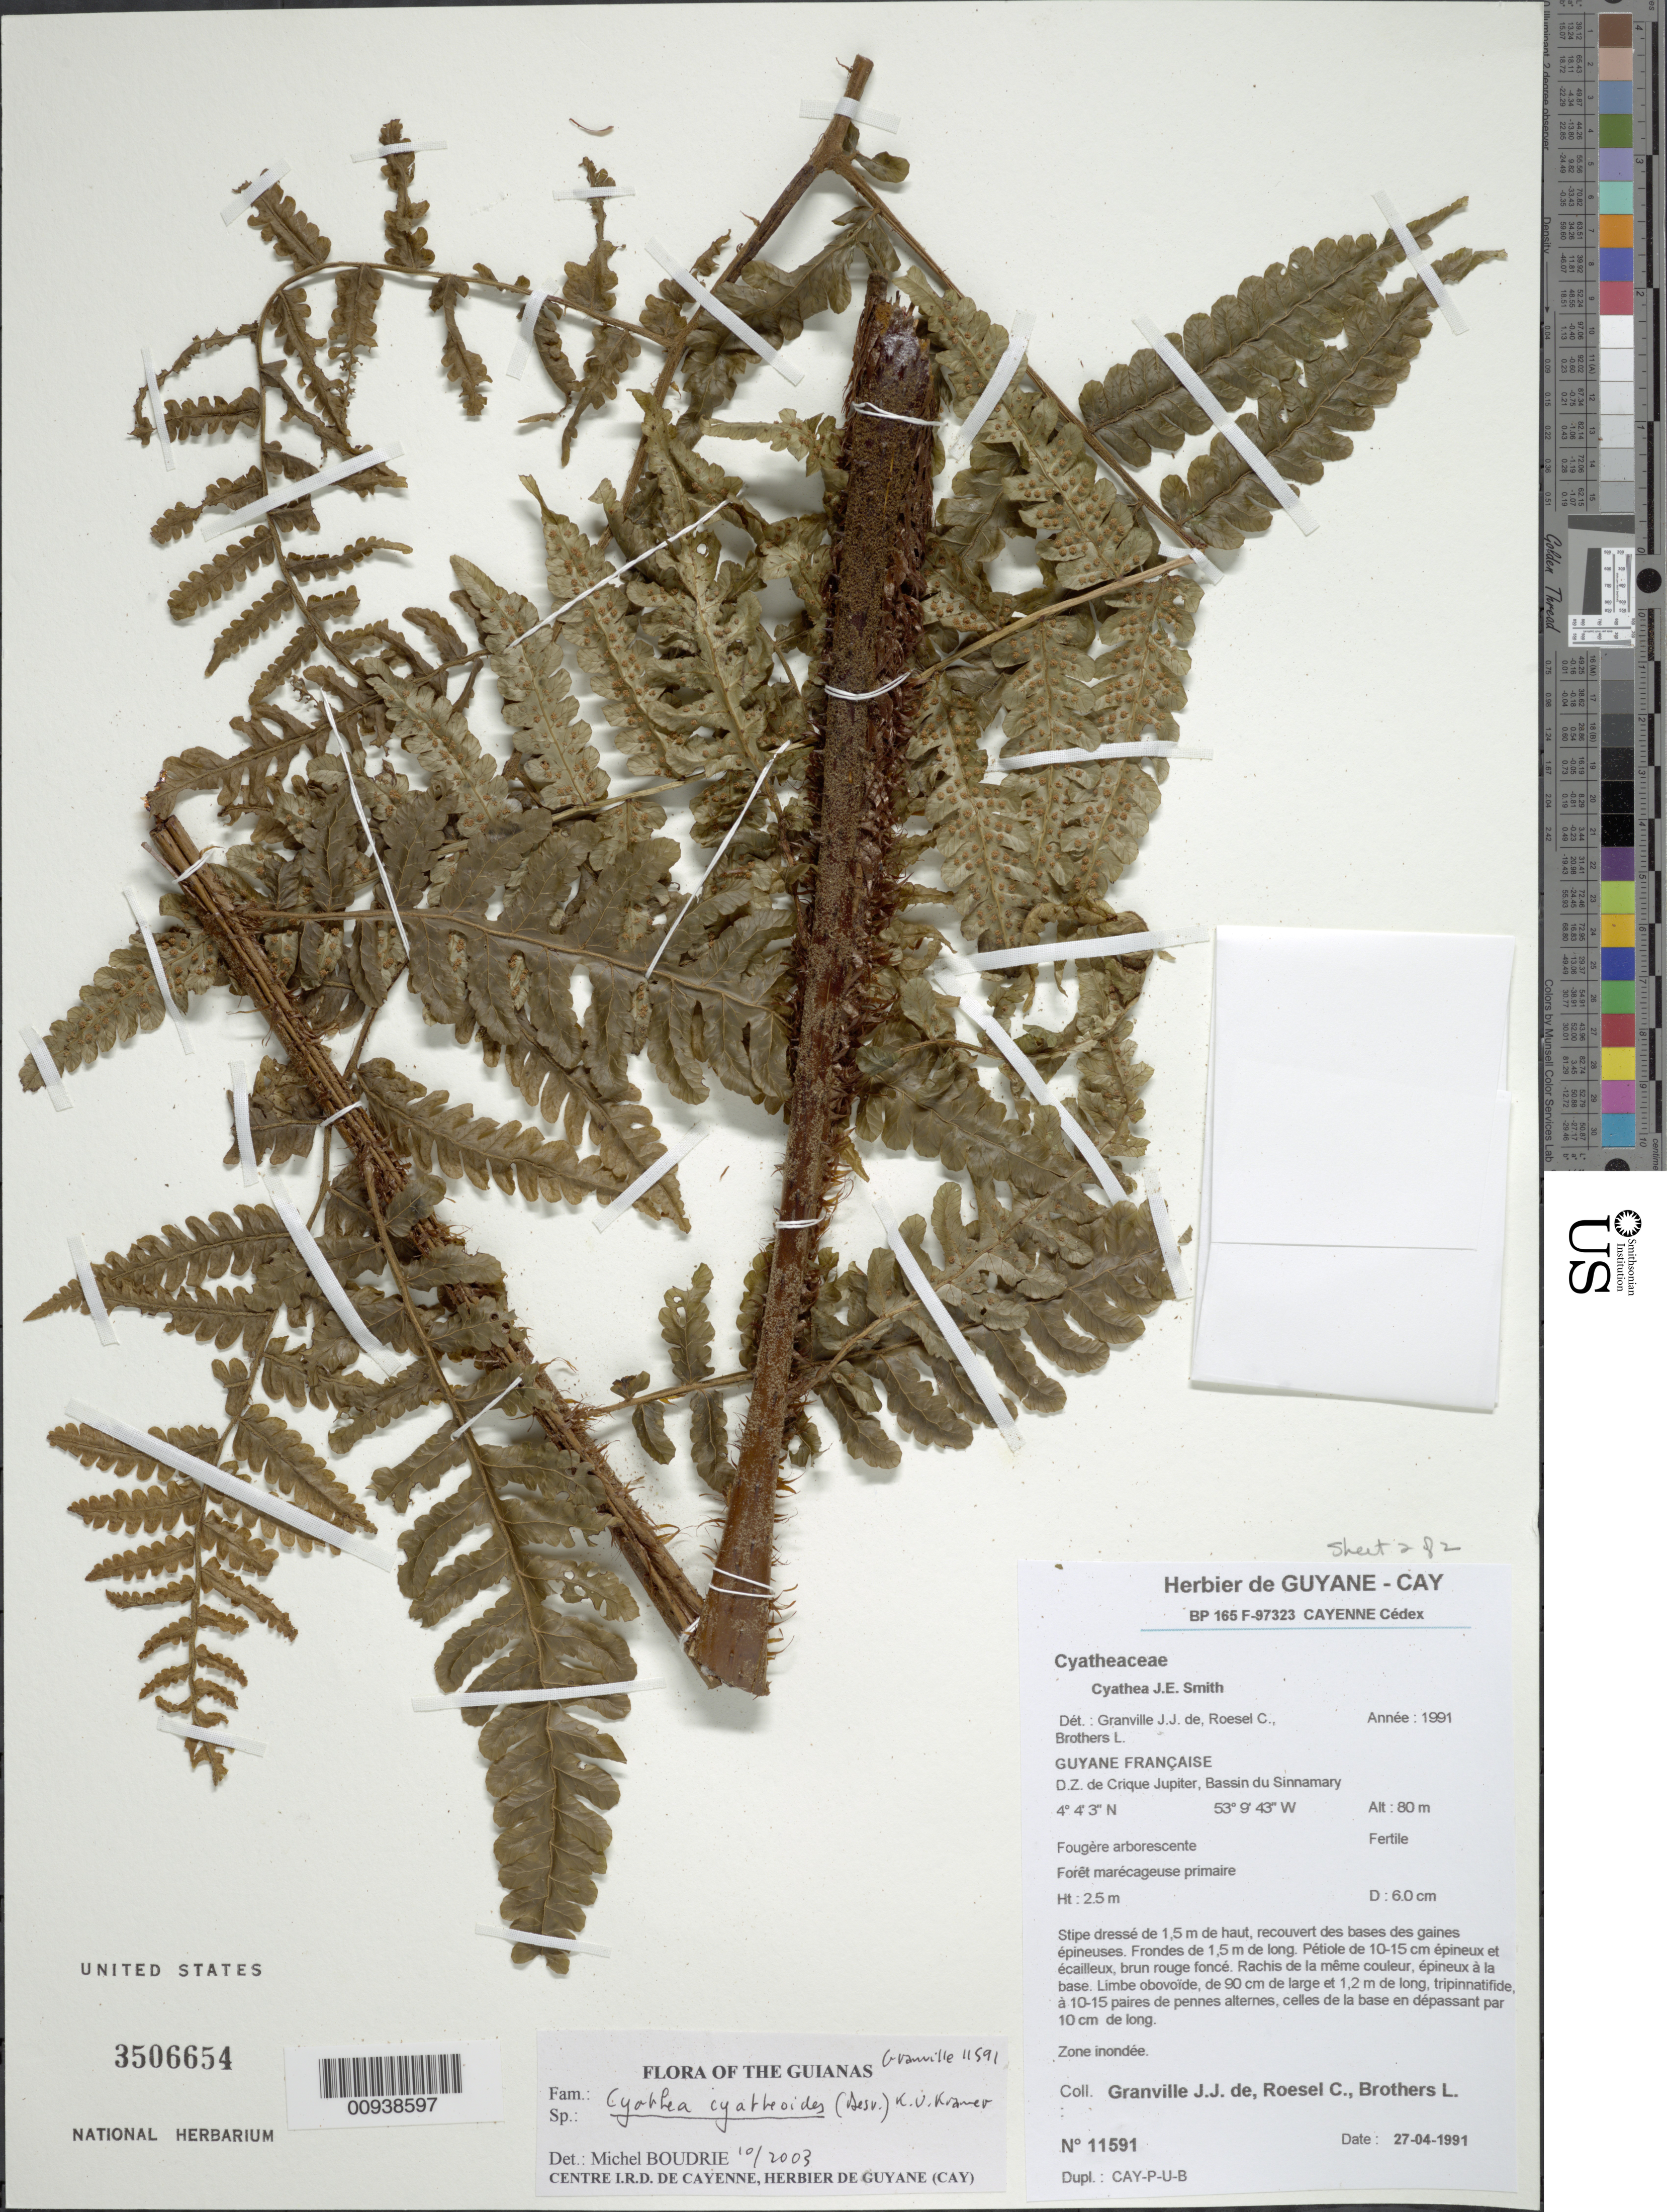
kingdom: Plantae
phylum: Tracheophyta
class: Polypodiopsida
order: Cyatheales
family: Cyatheaceae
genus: Cyathea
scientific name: Cyathea cyatheoides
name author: (Desv.) K.U. Kramer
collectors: J.-J. de Granville, C. S. Roesel & L. Brothers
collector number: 11591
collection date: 1991-04-27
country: French Guiana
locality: Guyane Française. D.Z. de Crique Jupiter, Bassin du Sinnamary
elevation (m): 80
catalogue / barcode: US 3506654